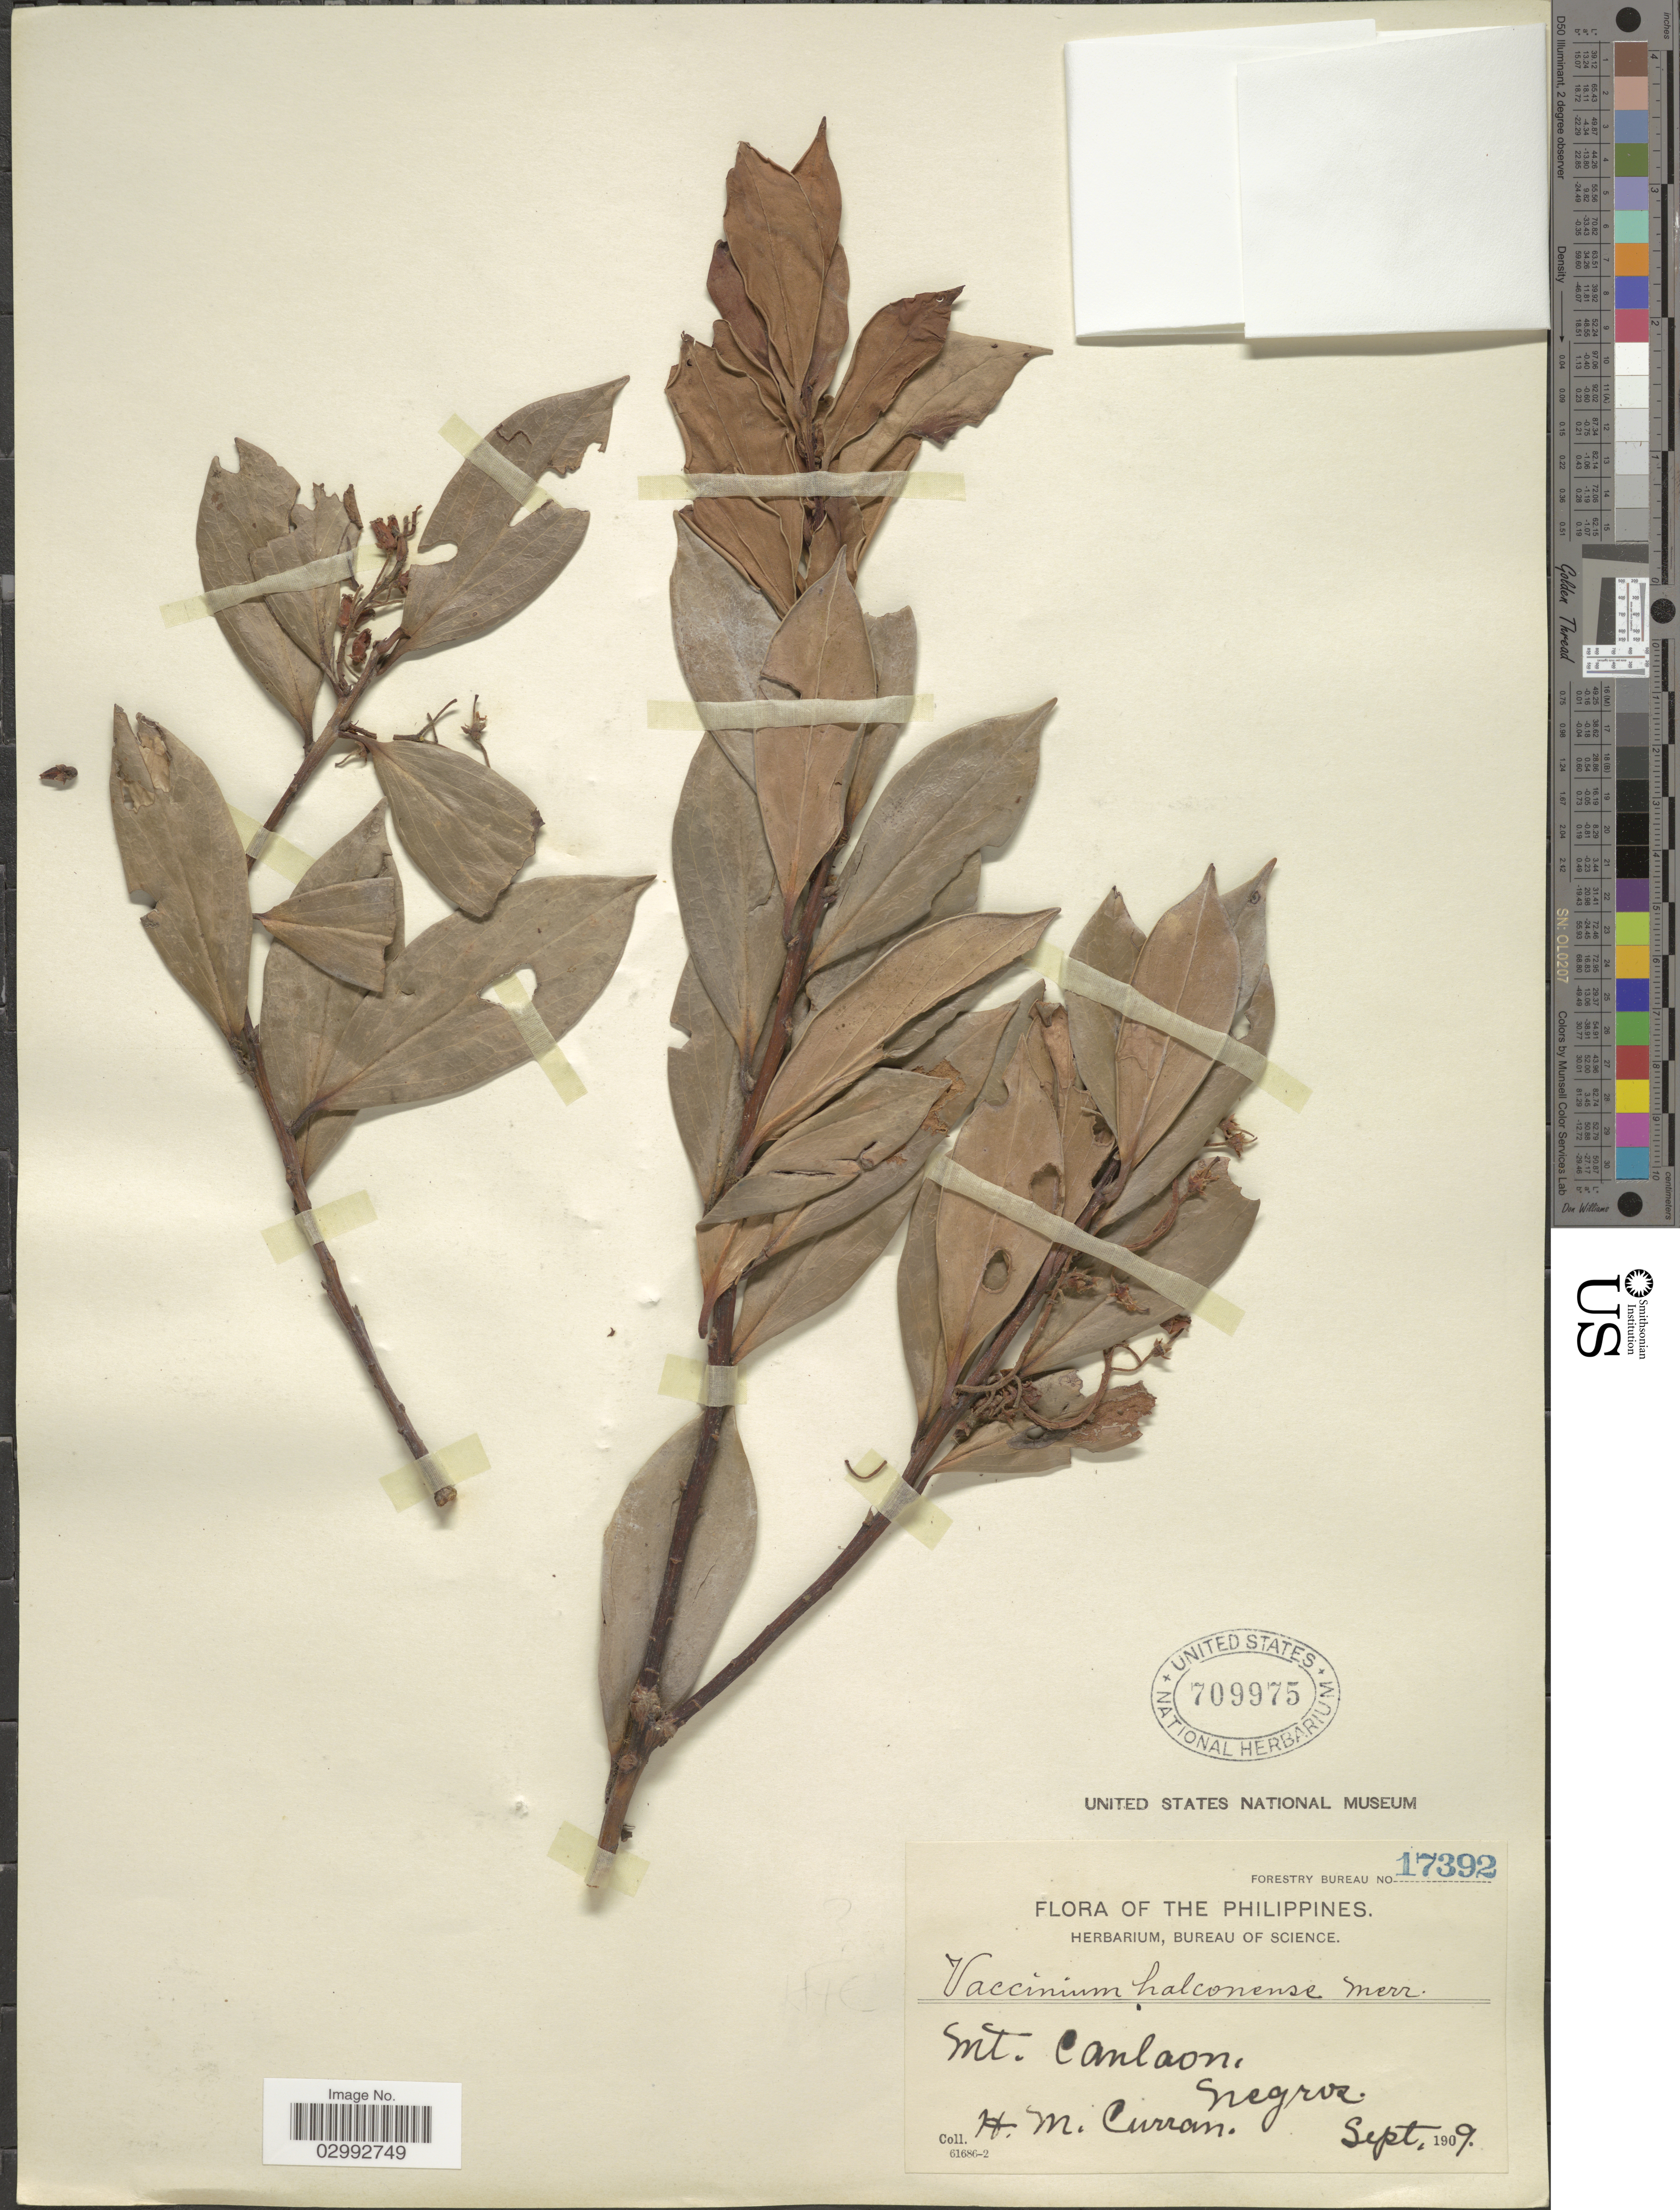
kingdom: Plantae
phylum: Tracheophyta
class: Magnoliopsida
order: Ericales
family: Ericaceae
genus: Vaccinium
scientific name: Vaccinium halconense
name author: Merr.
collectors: H. M. Curran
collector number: Forestry Bureau 17392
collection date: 1909-09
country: Philippines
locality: Mt. Canlaon, Negros.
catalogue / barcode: US 709975